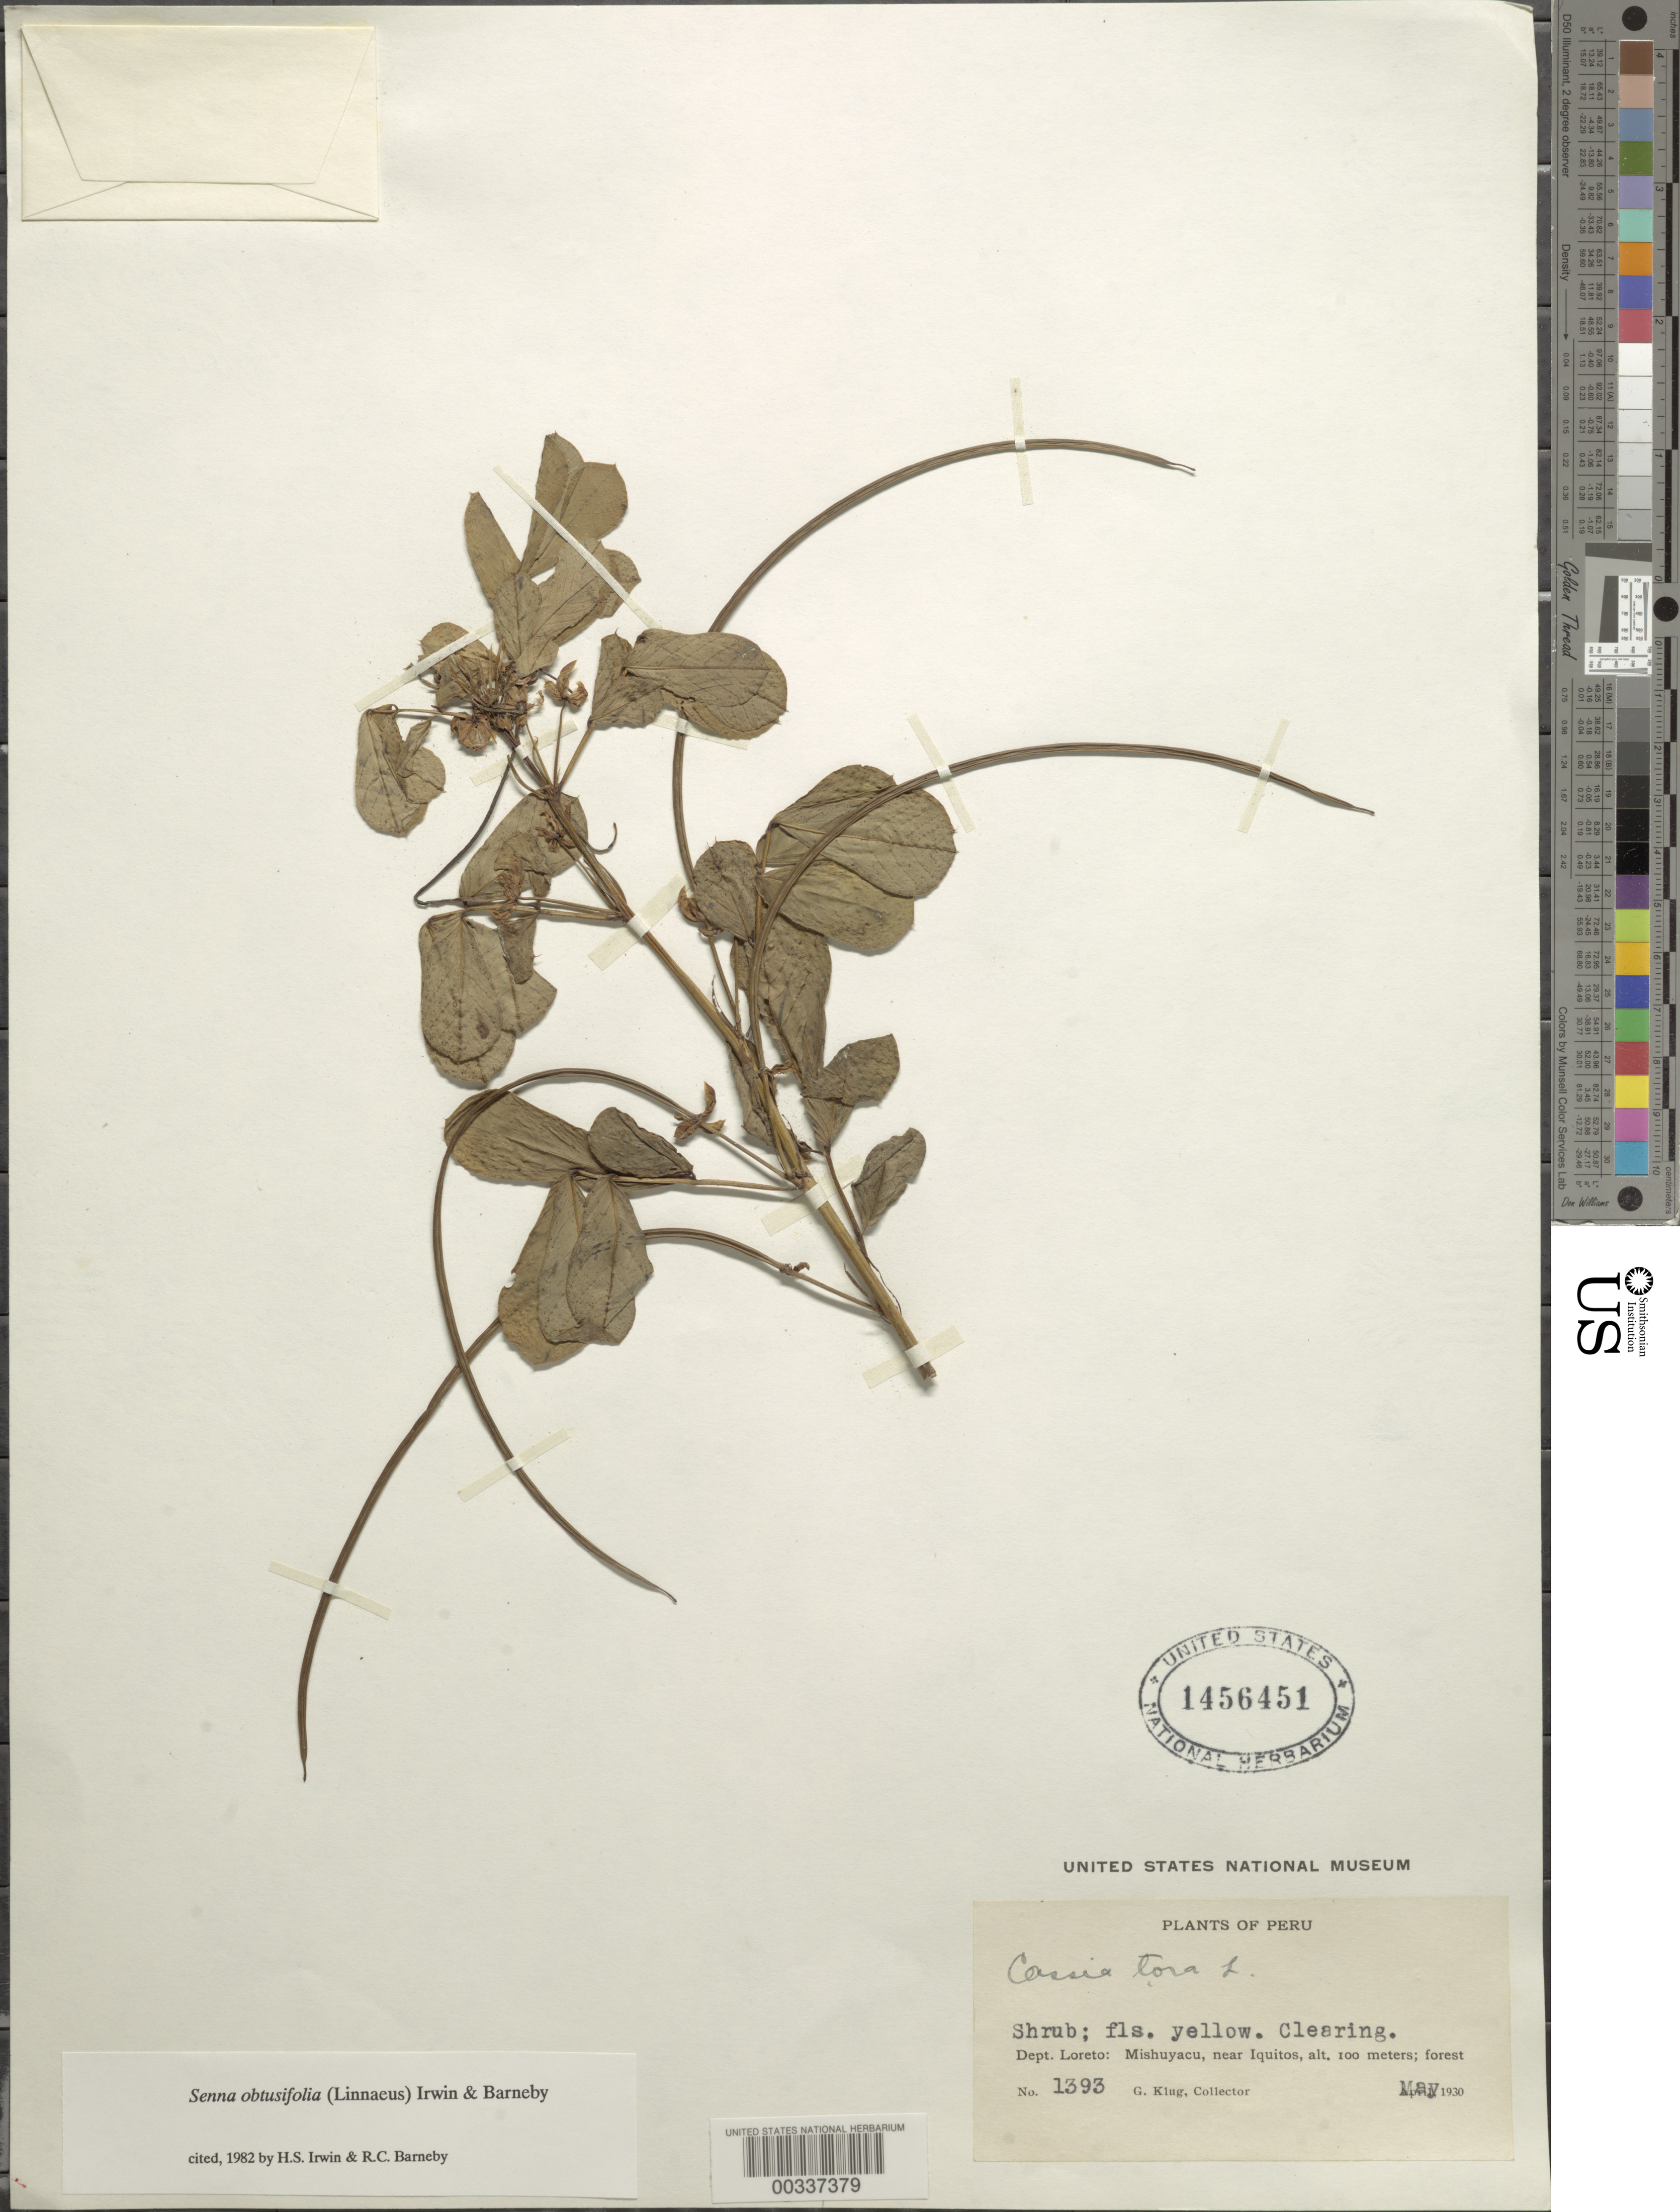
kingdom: Plantae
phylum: Tracheophyta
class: Magnoliopsida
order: Fabales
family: Fabaceae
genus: Senna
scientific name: Senna obtusifolia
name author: (L.) H.S. Irwin & Barneby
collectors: G. Klug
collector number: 1393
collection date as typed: May 1930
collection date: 1930-05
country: Peru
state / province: Loreto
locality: Mishuyacu, near Iquitos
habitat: Forest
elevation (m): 100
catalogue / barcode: US 1456451